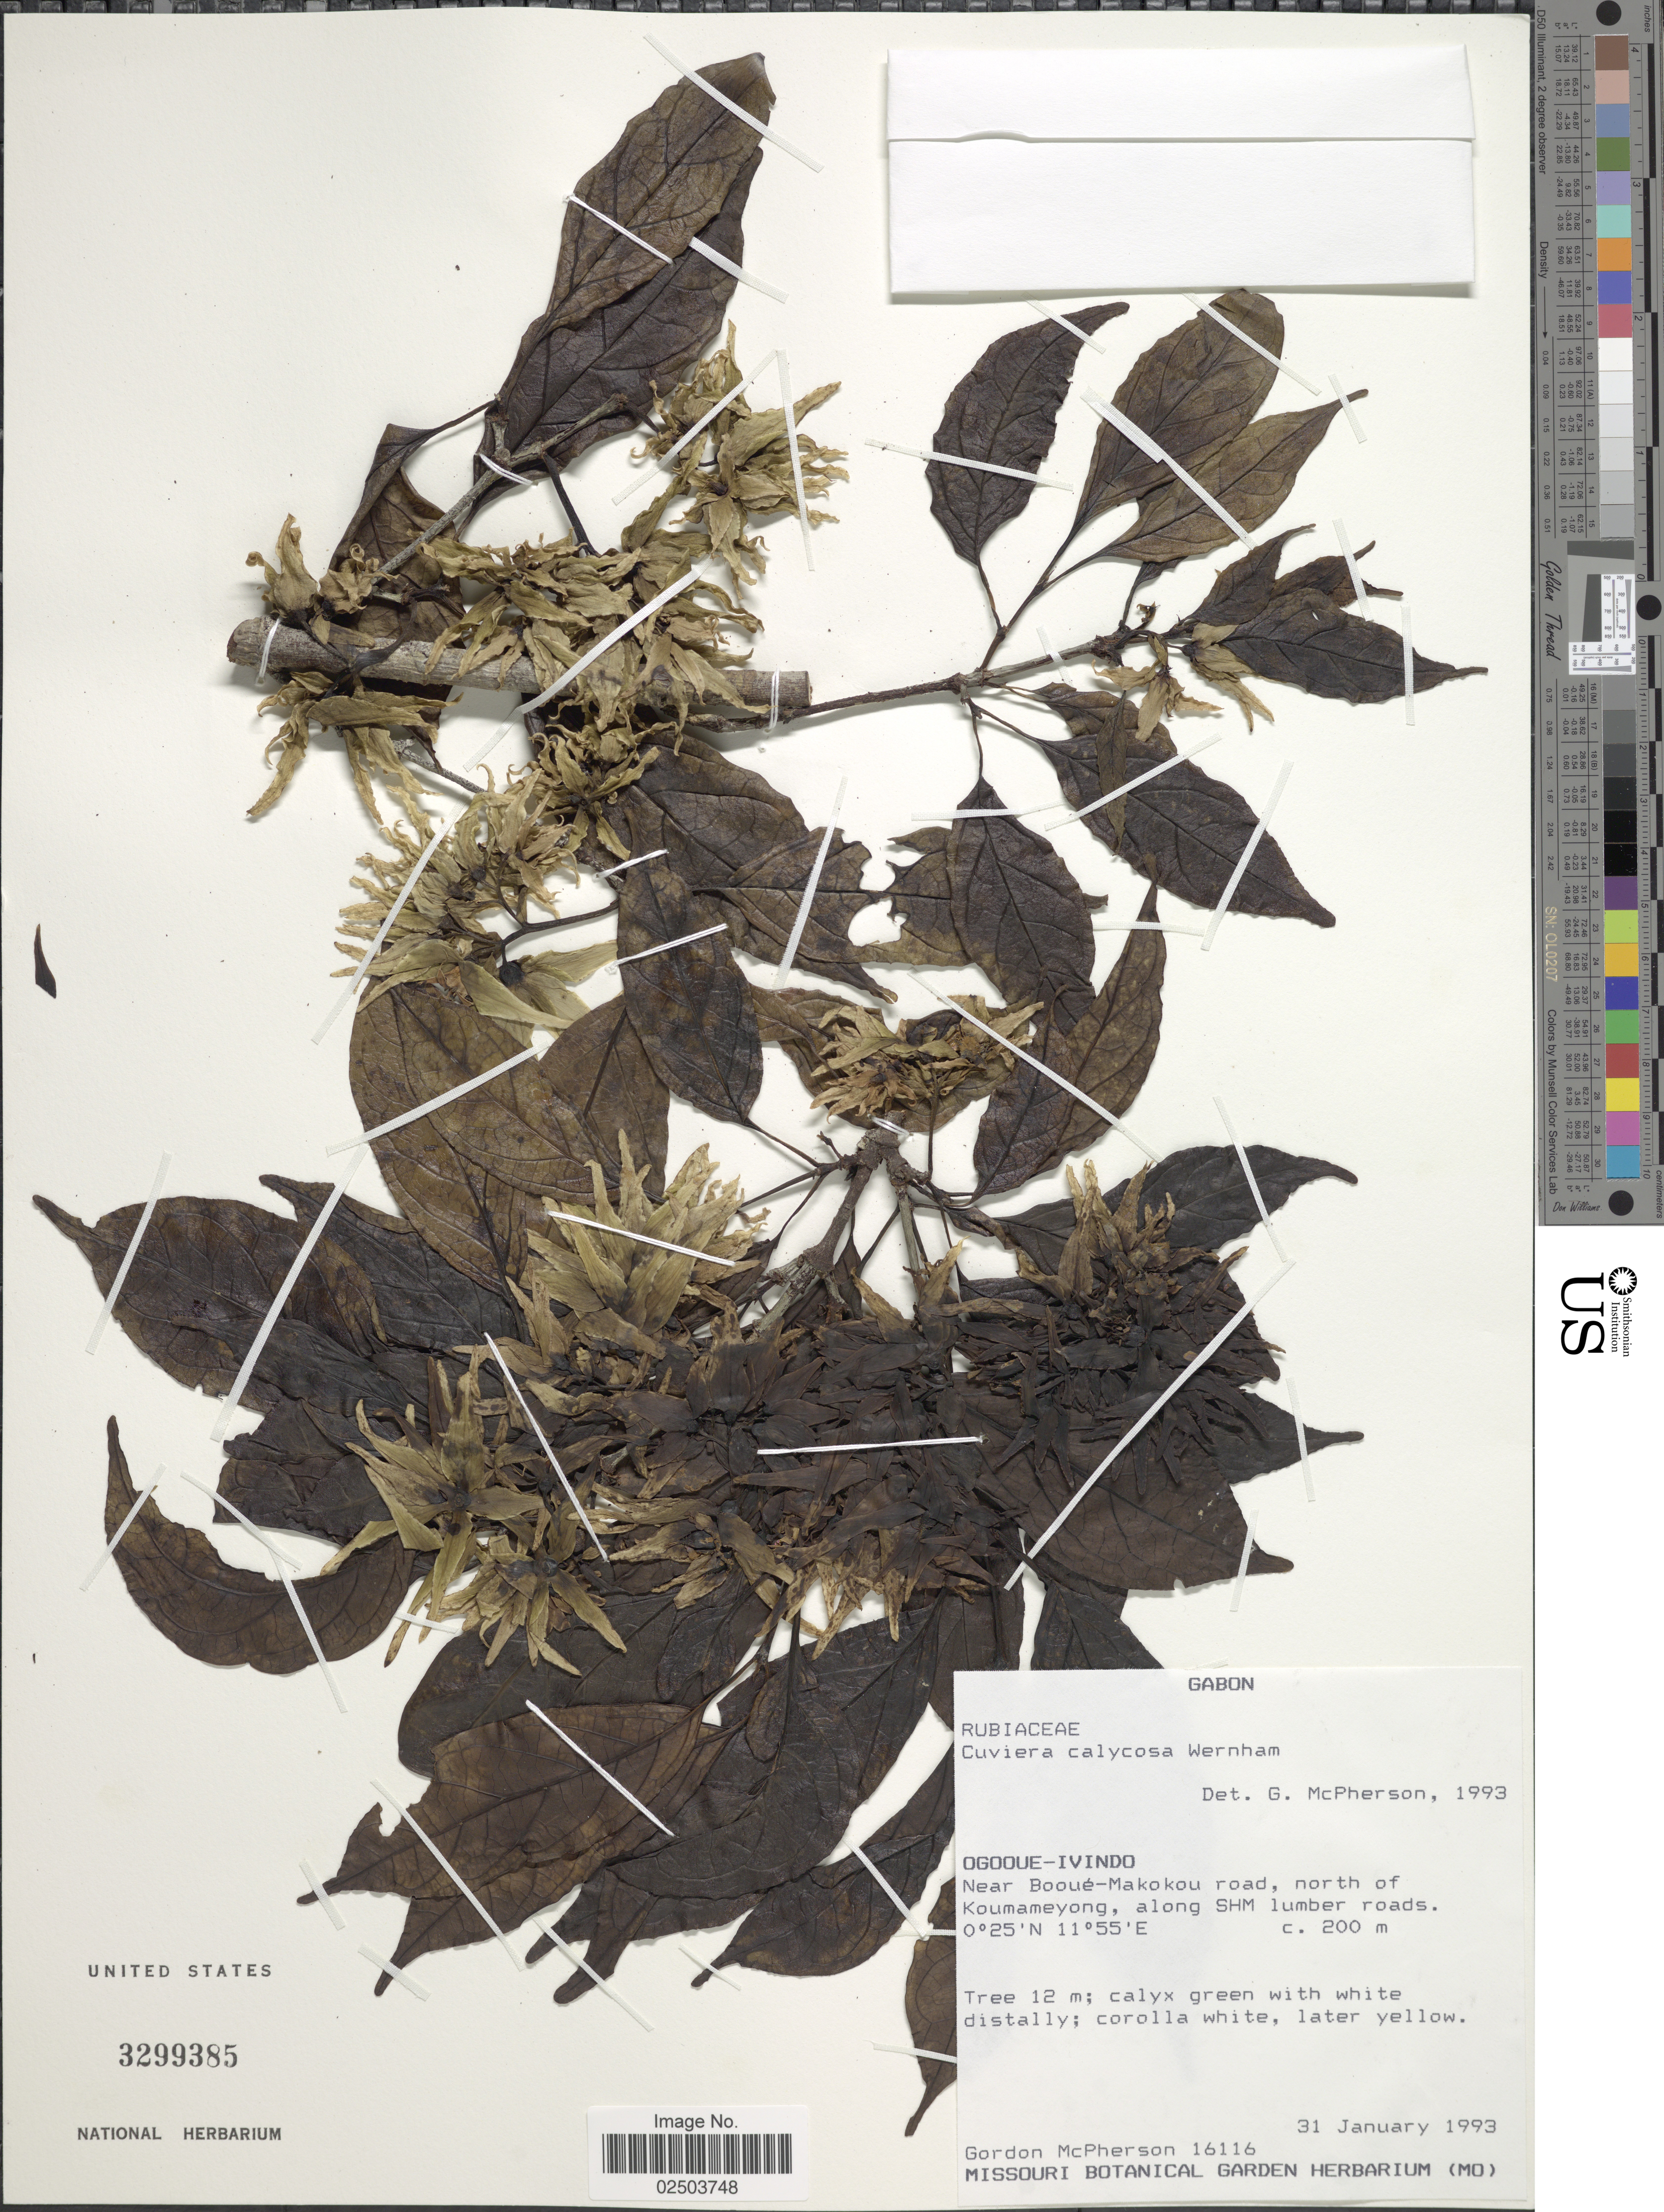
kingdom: Plantae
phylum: Tracheophyta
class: Magnoliopsida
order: Gentianales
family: Rubiaceae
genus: Cuviera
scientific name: Cuviera calycosa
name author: Wernham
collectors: G. McPherson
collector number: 16116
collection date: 1993-01-31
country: Gabon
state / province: Ogooue-Ivindo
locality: Near Booue-Makokou road, north of Koumameyong, along SHM lumber roads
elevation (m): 200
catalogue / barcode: US 3299385